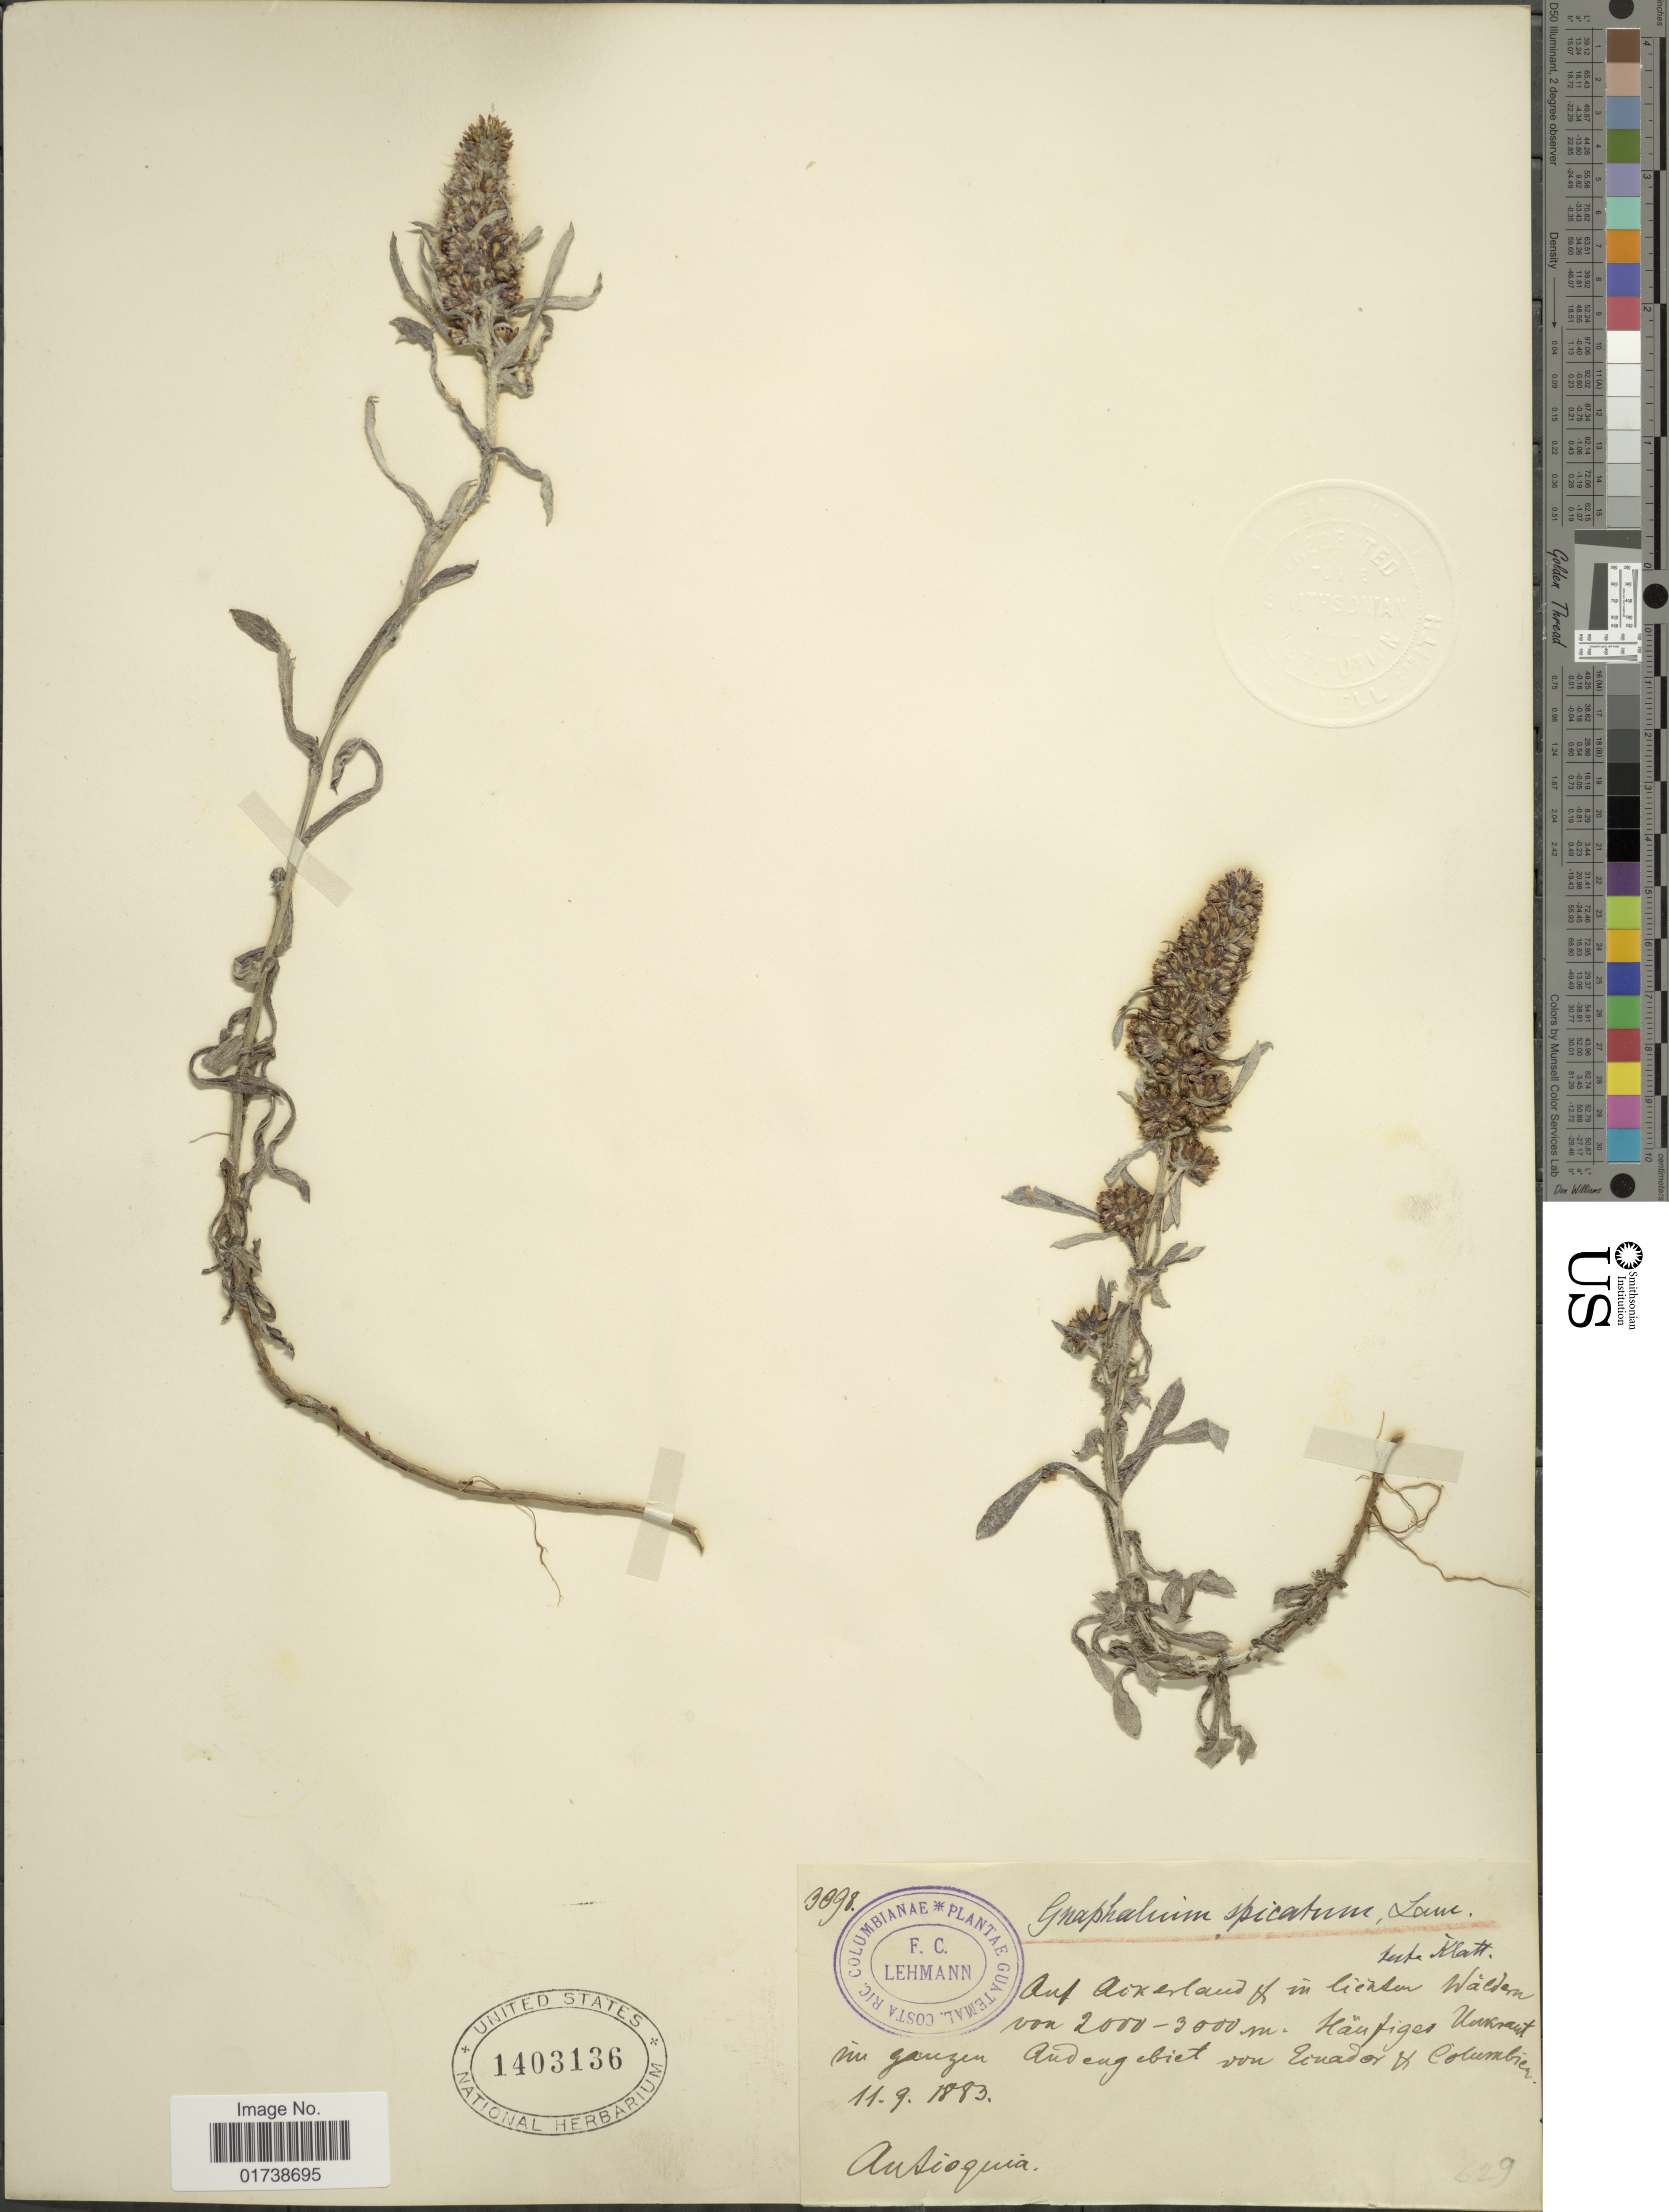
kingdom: Plantae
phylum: Tracheophyta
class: Magnoliopsida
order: Asterales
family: Asteraceae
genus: Gamochaeta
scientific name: Gamochaeta spicata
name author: (Lam.) Cabrera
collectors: F. C. Lehmann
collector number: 3098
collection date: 1883-09-11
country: Colombia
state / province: Antioquia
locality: Hautiges Vakaunt in ganzen [interpreted]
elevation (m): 2000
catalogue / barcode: US 1403136